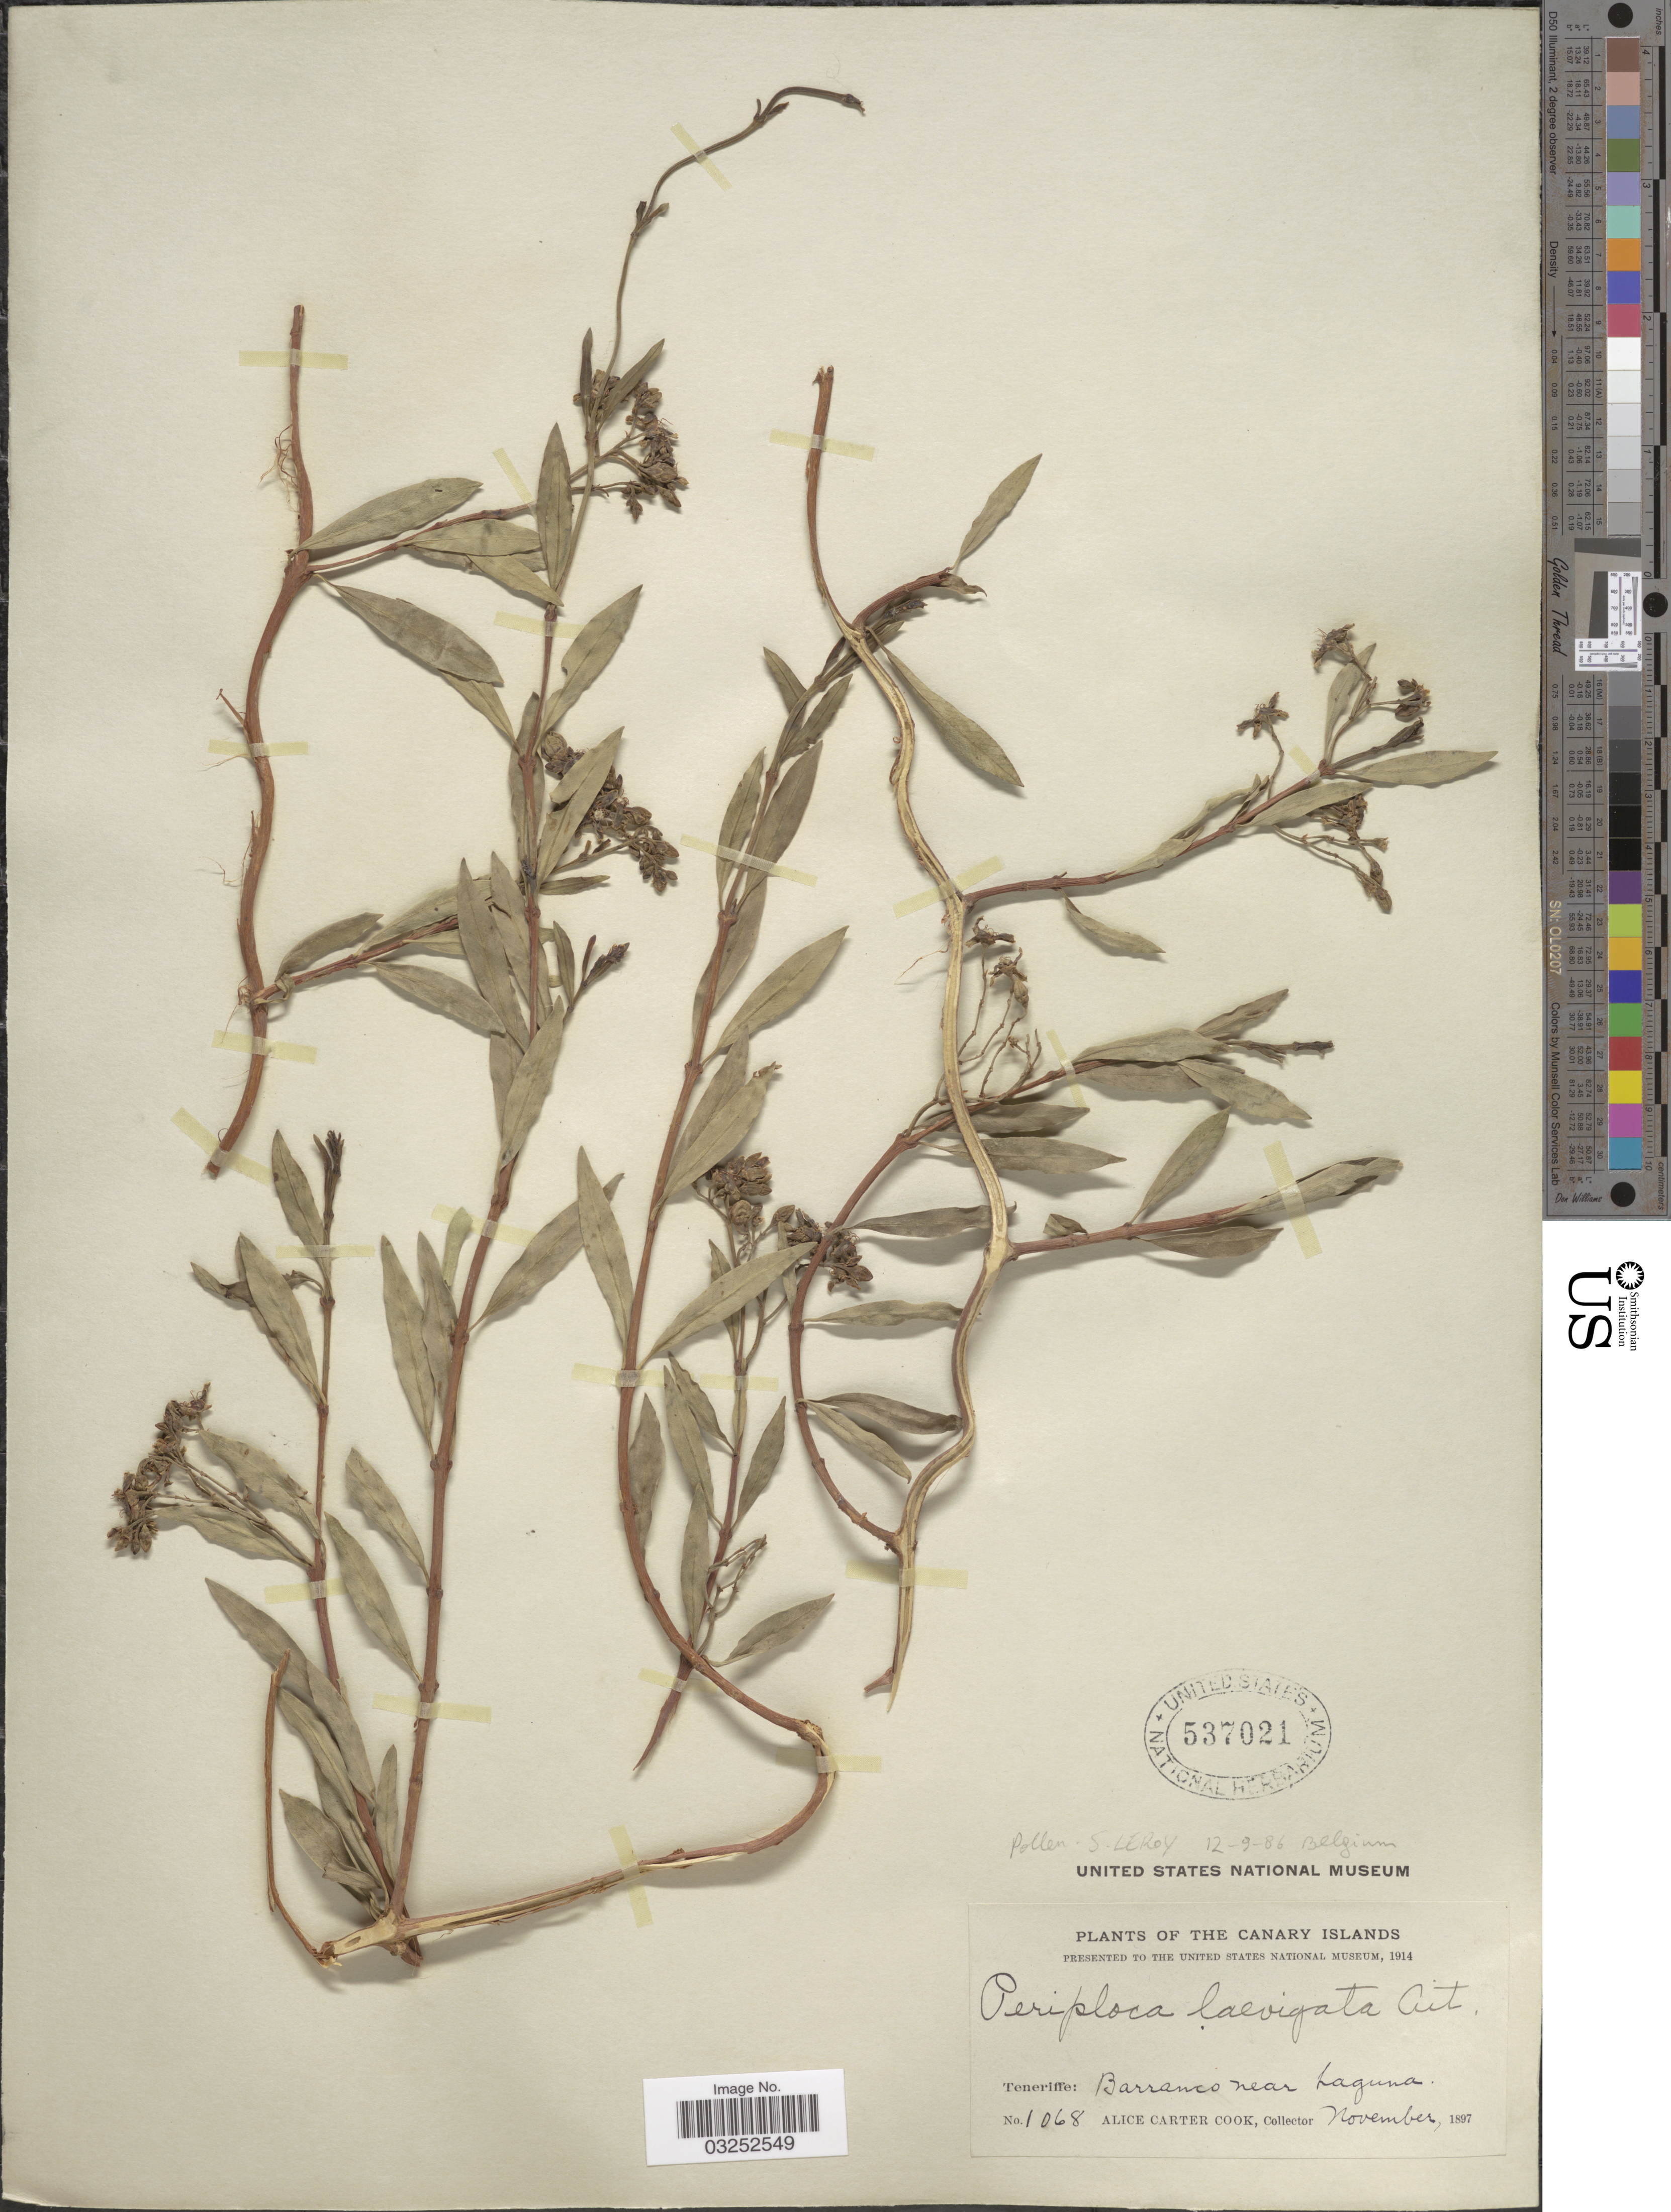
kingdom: Plantae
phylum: Tracheophyta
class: Magnoliopsida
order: Gentianales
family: Apocynaceae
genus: Periploca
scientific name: Periploca laevigata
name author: Aiton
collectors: Alice C. Cook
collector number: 1068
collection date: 1897-11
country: Spain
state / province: Canarias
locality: The Canary Islands. Teneriffe: Barranco near Laguna.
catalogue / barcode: US 537021